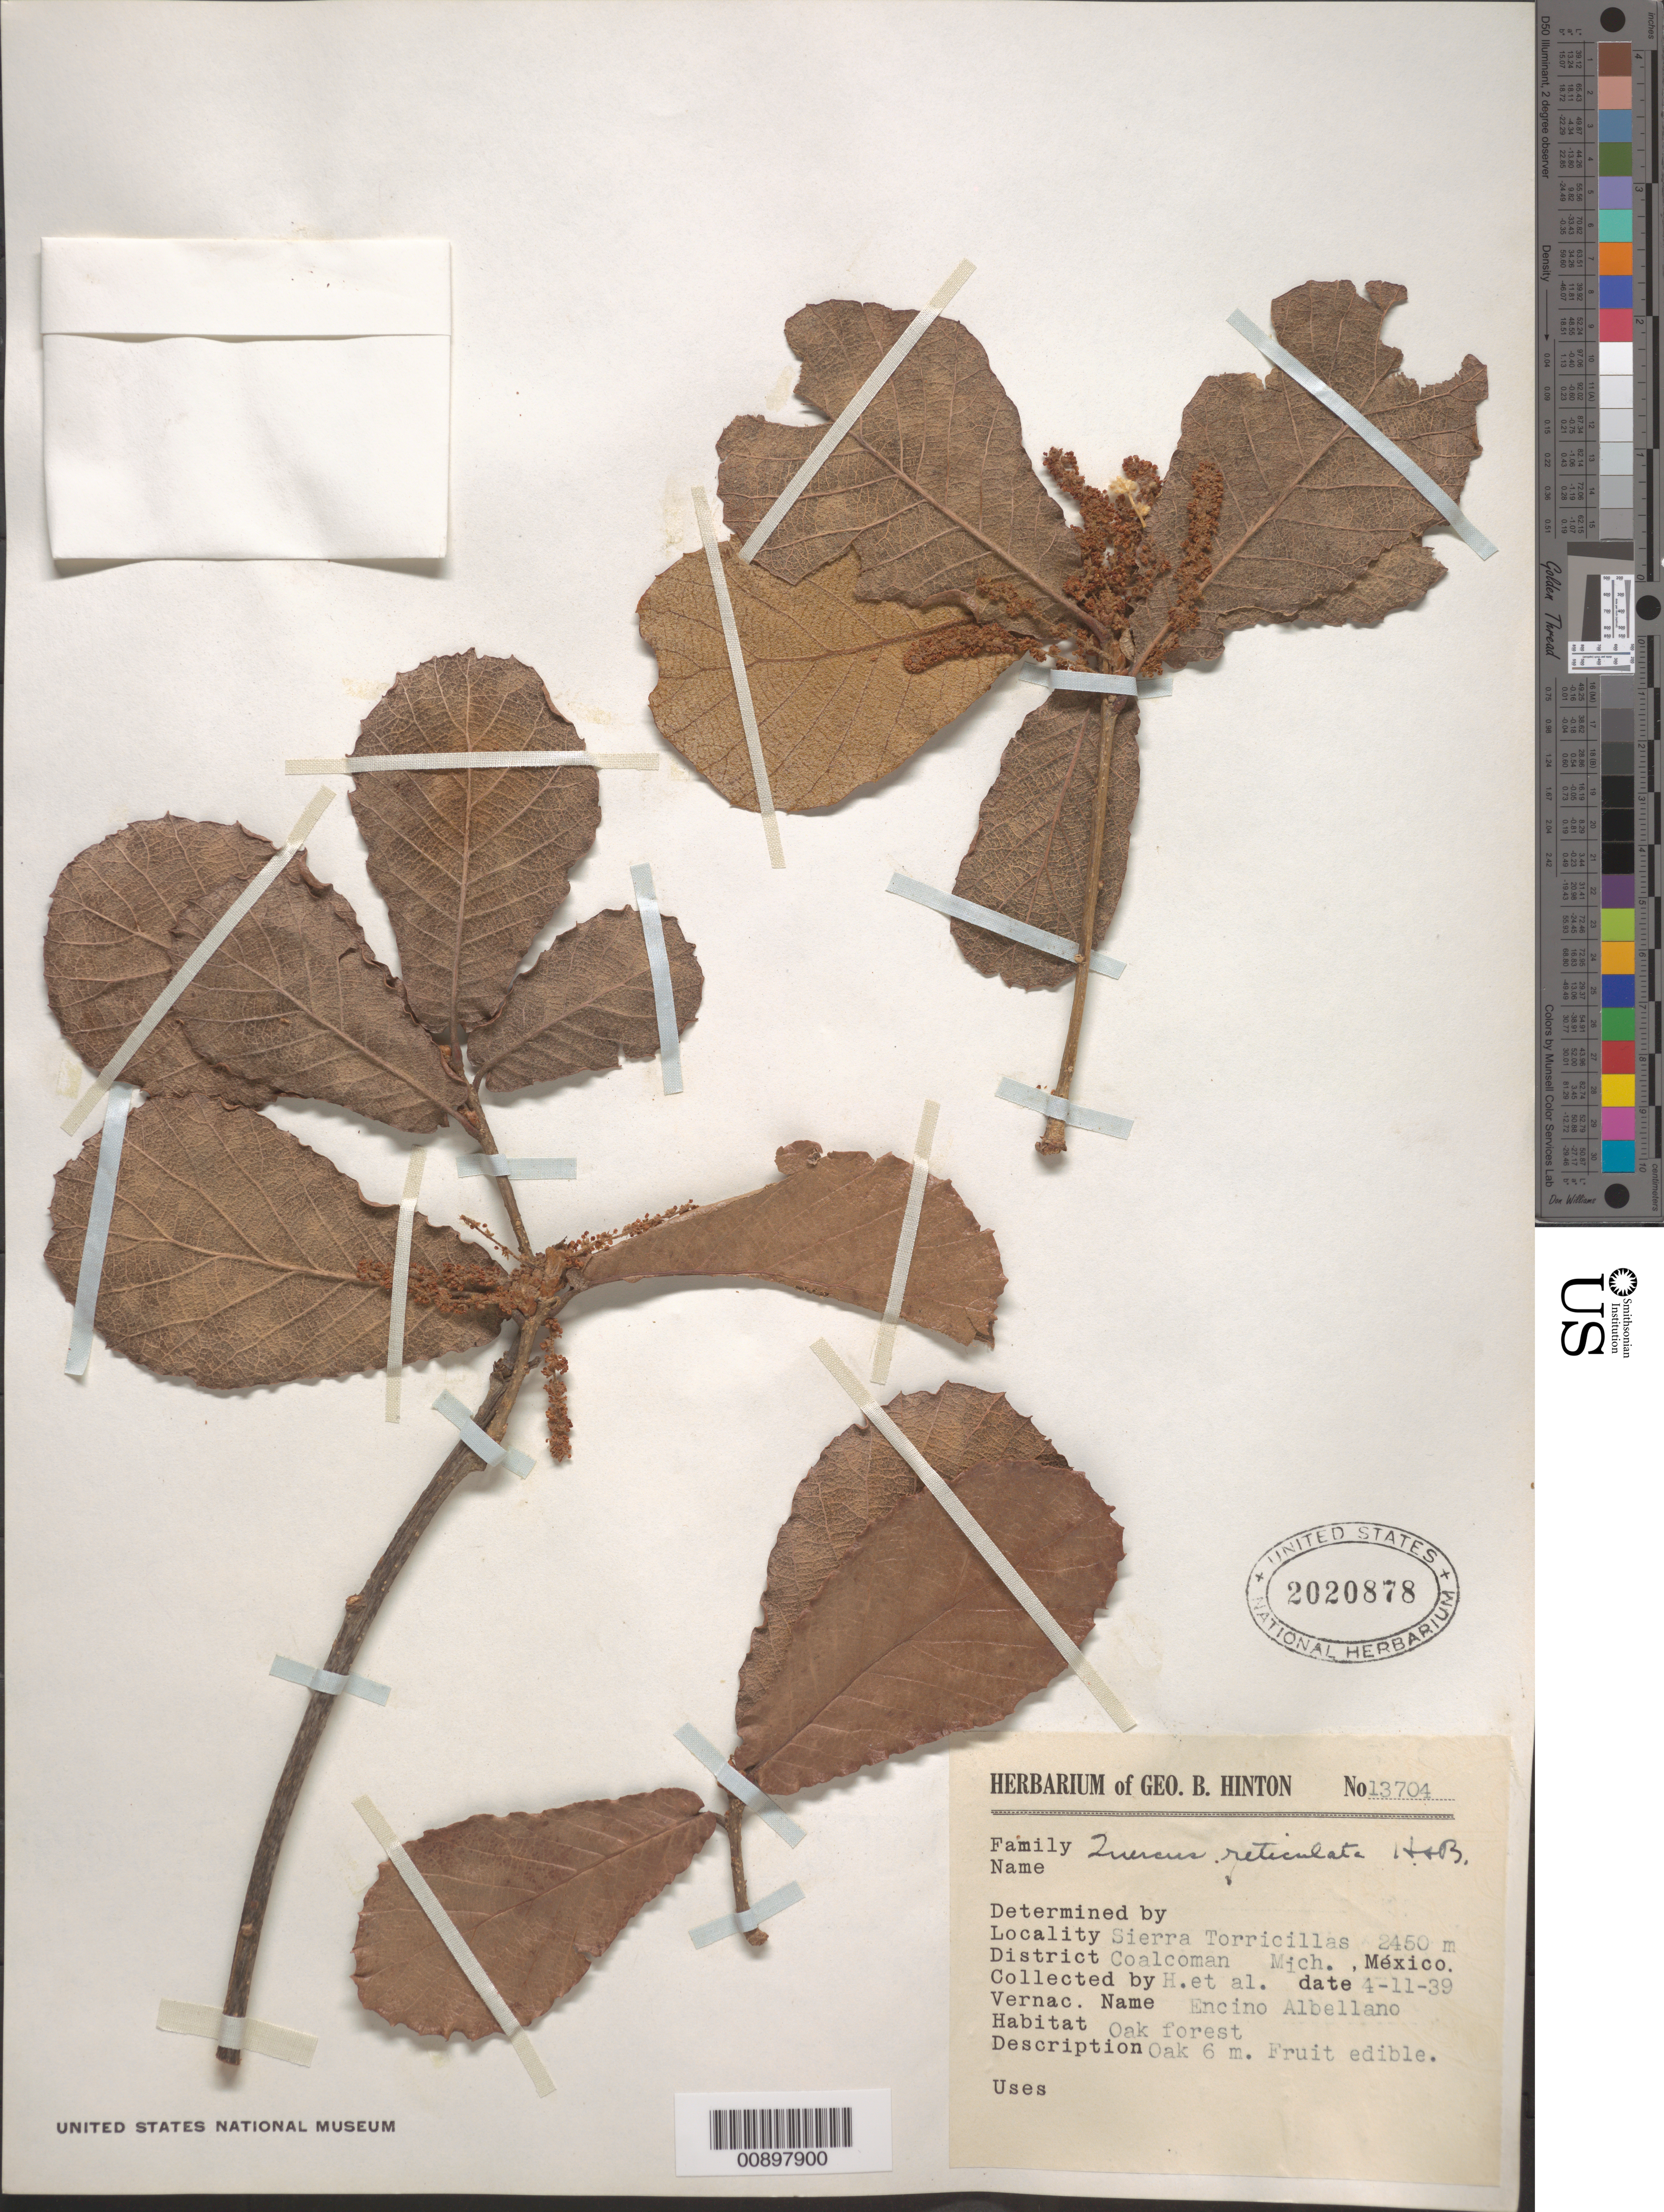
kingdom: Plantae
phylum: Tracheophyta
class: Magnoliopsida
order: Fagales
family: Fagaceae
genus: Quercus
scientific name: Quercus reticulata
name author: Humb. & Bonpl.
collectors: G. B. Hinton & et al.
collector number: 13704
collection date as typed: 11 Apr 1939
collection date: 1939-04-11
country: Mexico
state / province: Michoacán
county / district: Coalcomán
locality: Sierra Torricillas, District Coalcomán, State of Michoacán.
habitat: Oak forest.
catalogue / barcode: US 2020878